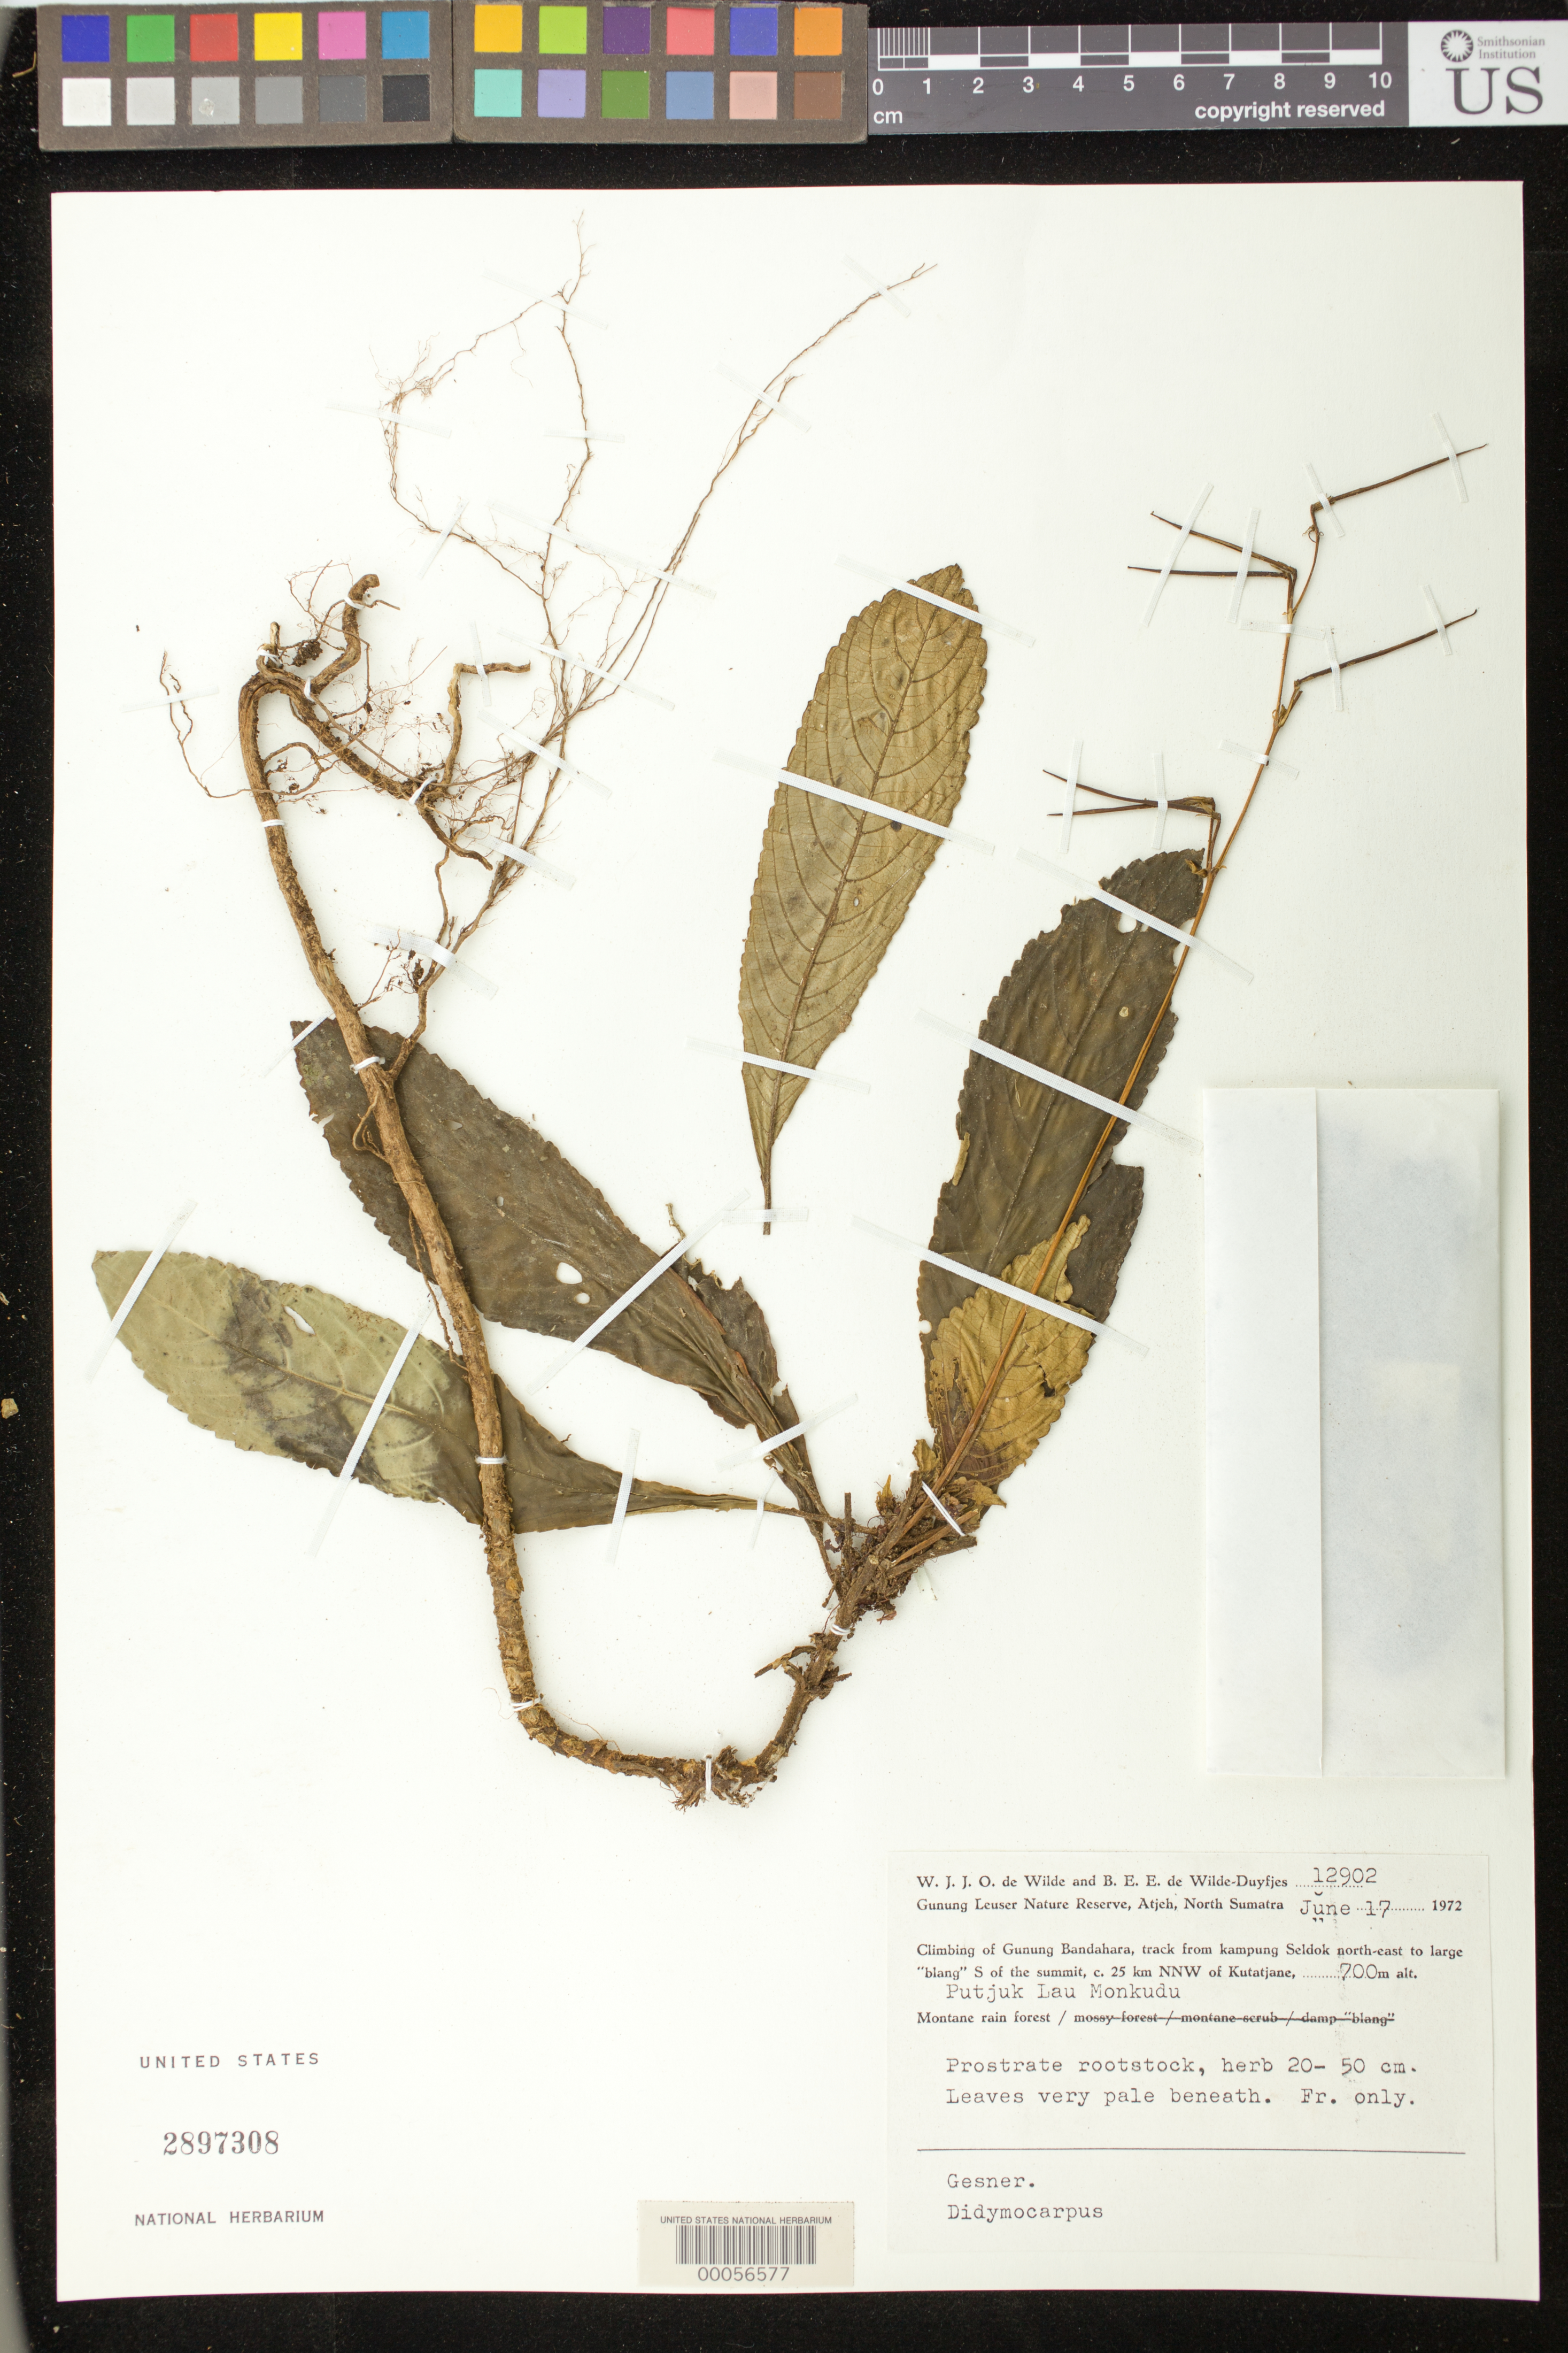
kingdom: Plantae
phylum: Tracheophyta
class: Magnoliopsida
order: Lamiales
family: Gesneriaceae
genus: Didymocarpus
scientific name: Didymocarpus sp.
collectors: W. J. de Wilde & B. E. de Wilde-Duyfjes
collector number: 12902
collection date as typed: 17 Jun 1972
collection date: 1972-06-17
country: Indonesia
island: Sumatra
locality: North sumatra prov., Gunung leuser nature reserve, track from kampung seldok ne to large "blang" s of summit, 25 km nnw of kutajane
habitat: Montane rainforest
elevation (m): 700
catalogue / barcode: US 2897308